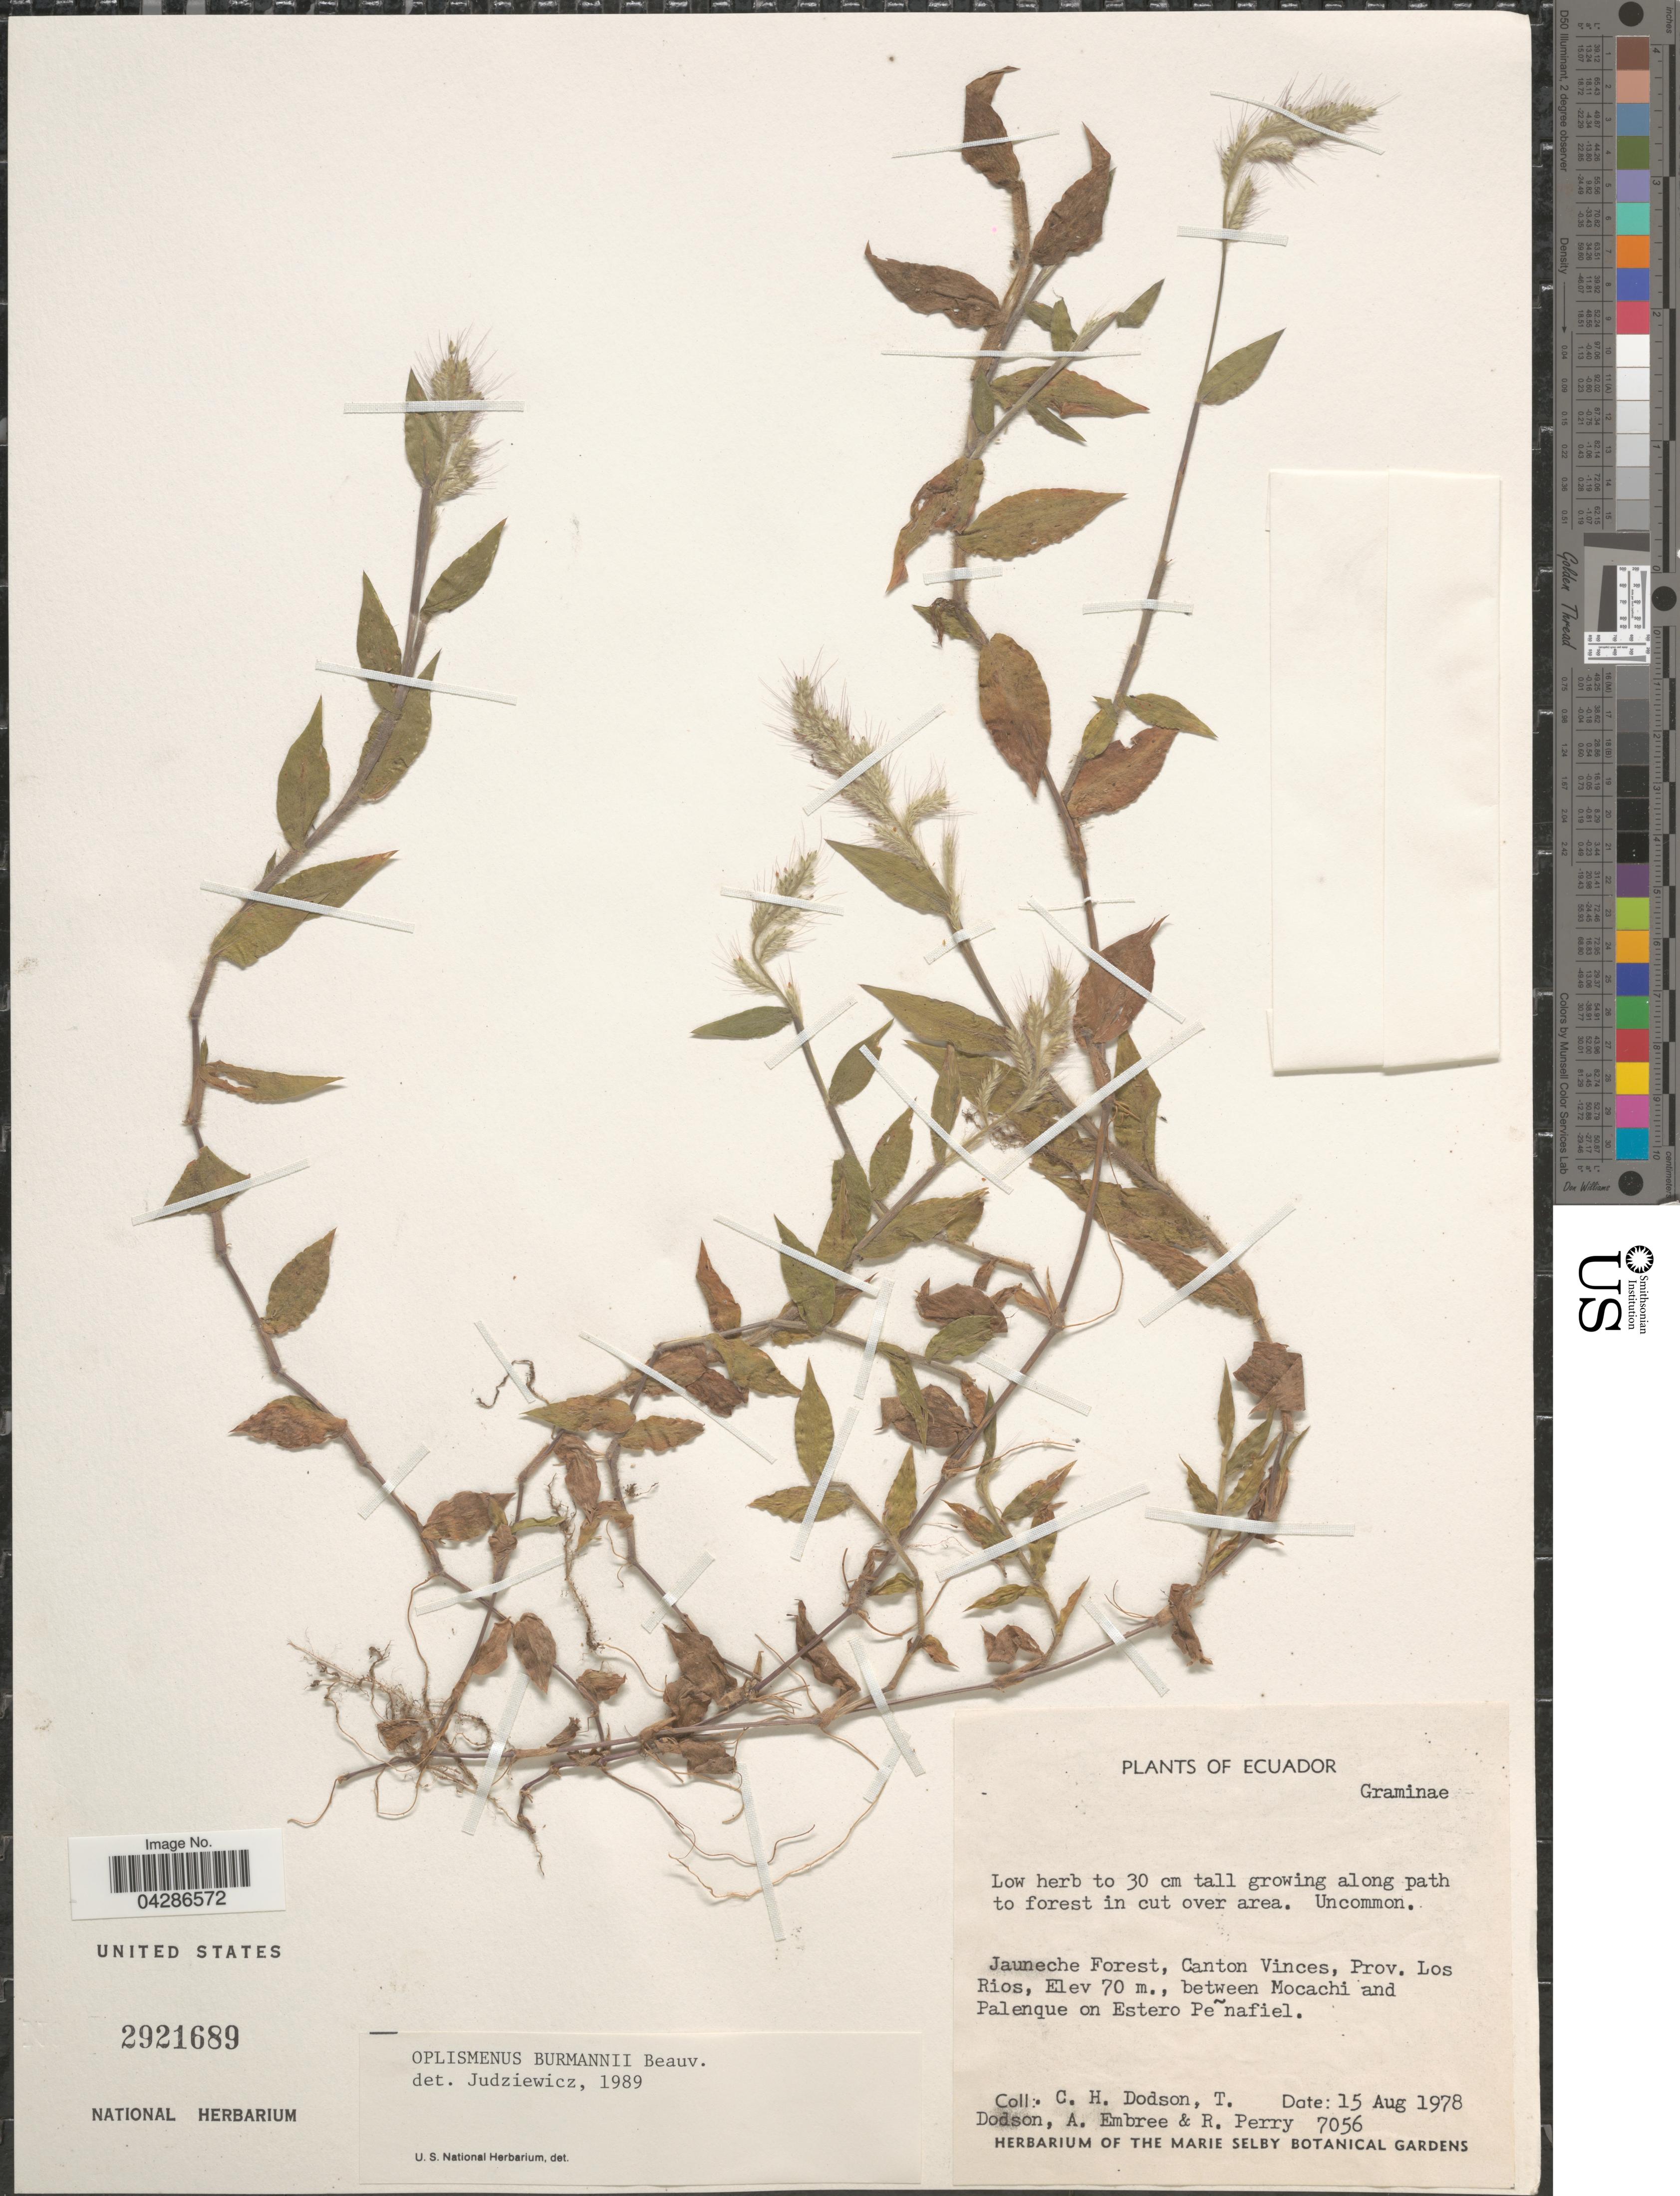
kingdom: Plantae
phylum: Tracheophyta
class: Liliopsida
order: Poales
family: Poaceae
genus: Oplismenus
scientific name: Oplismenus burmannii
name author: (Retz.) P. Beauv.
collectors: C. H. Dodson, T. Dodson, A. Embree & R. Perry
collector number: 7056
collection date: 1978-08-15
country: Ecuador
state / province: Los Ríos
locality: Jauneche Forest, Canton Vinces, between Mocachi and Palenque on Estero Peñafiel.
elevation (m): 70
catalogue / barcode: US 2921689